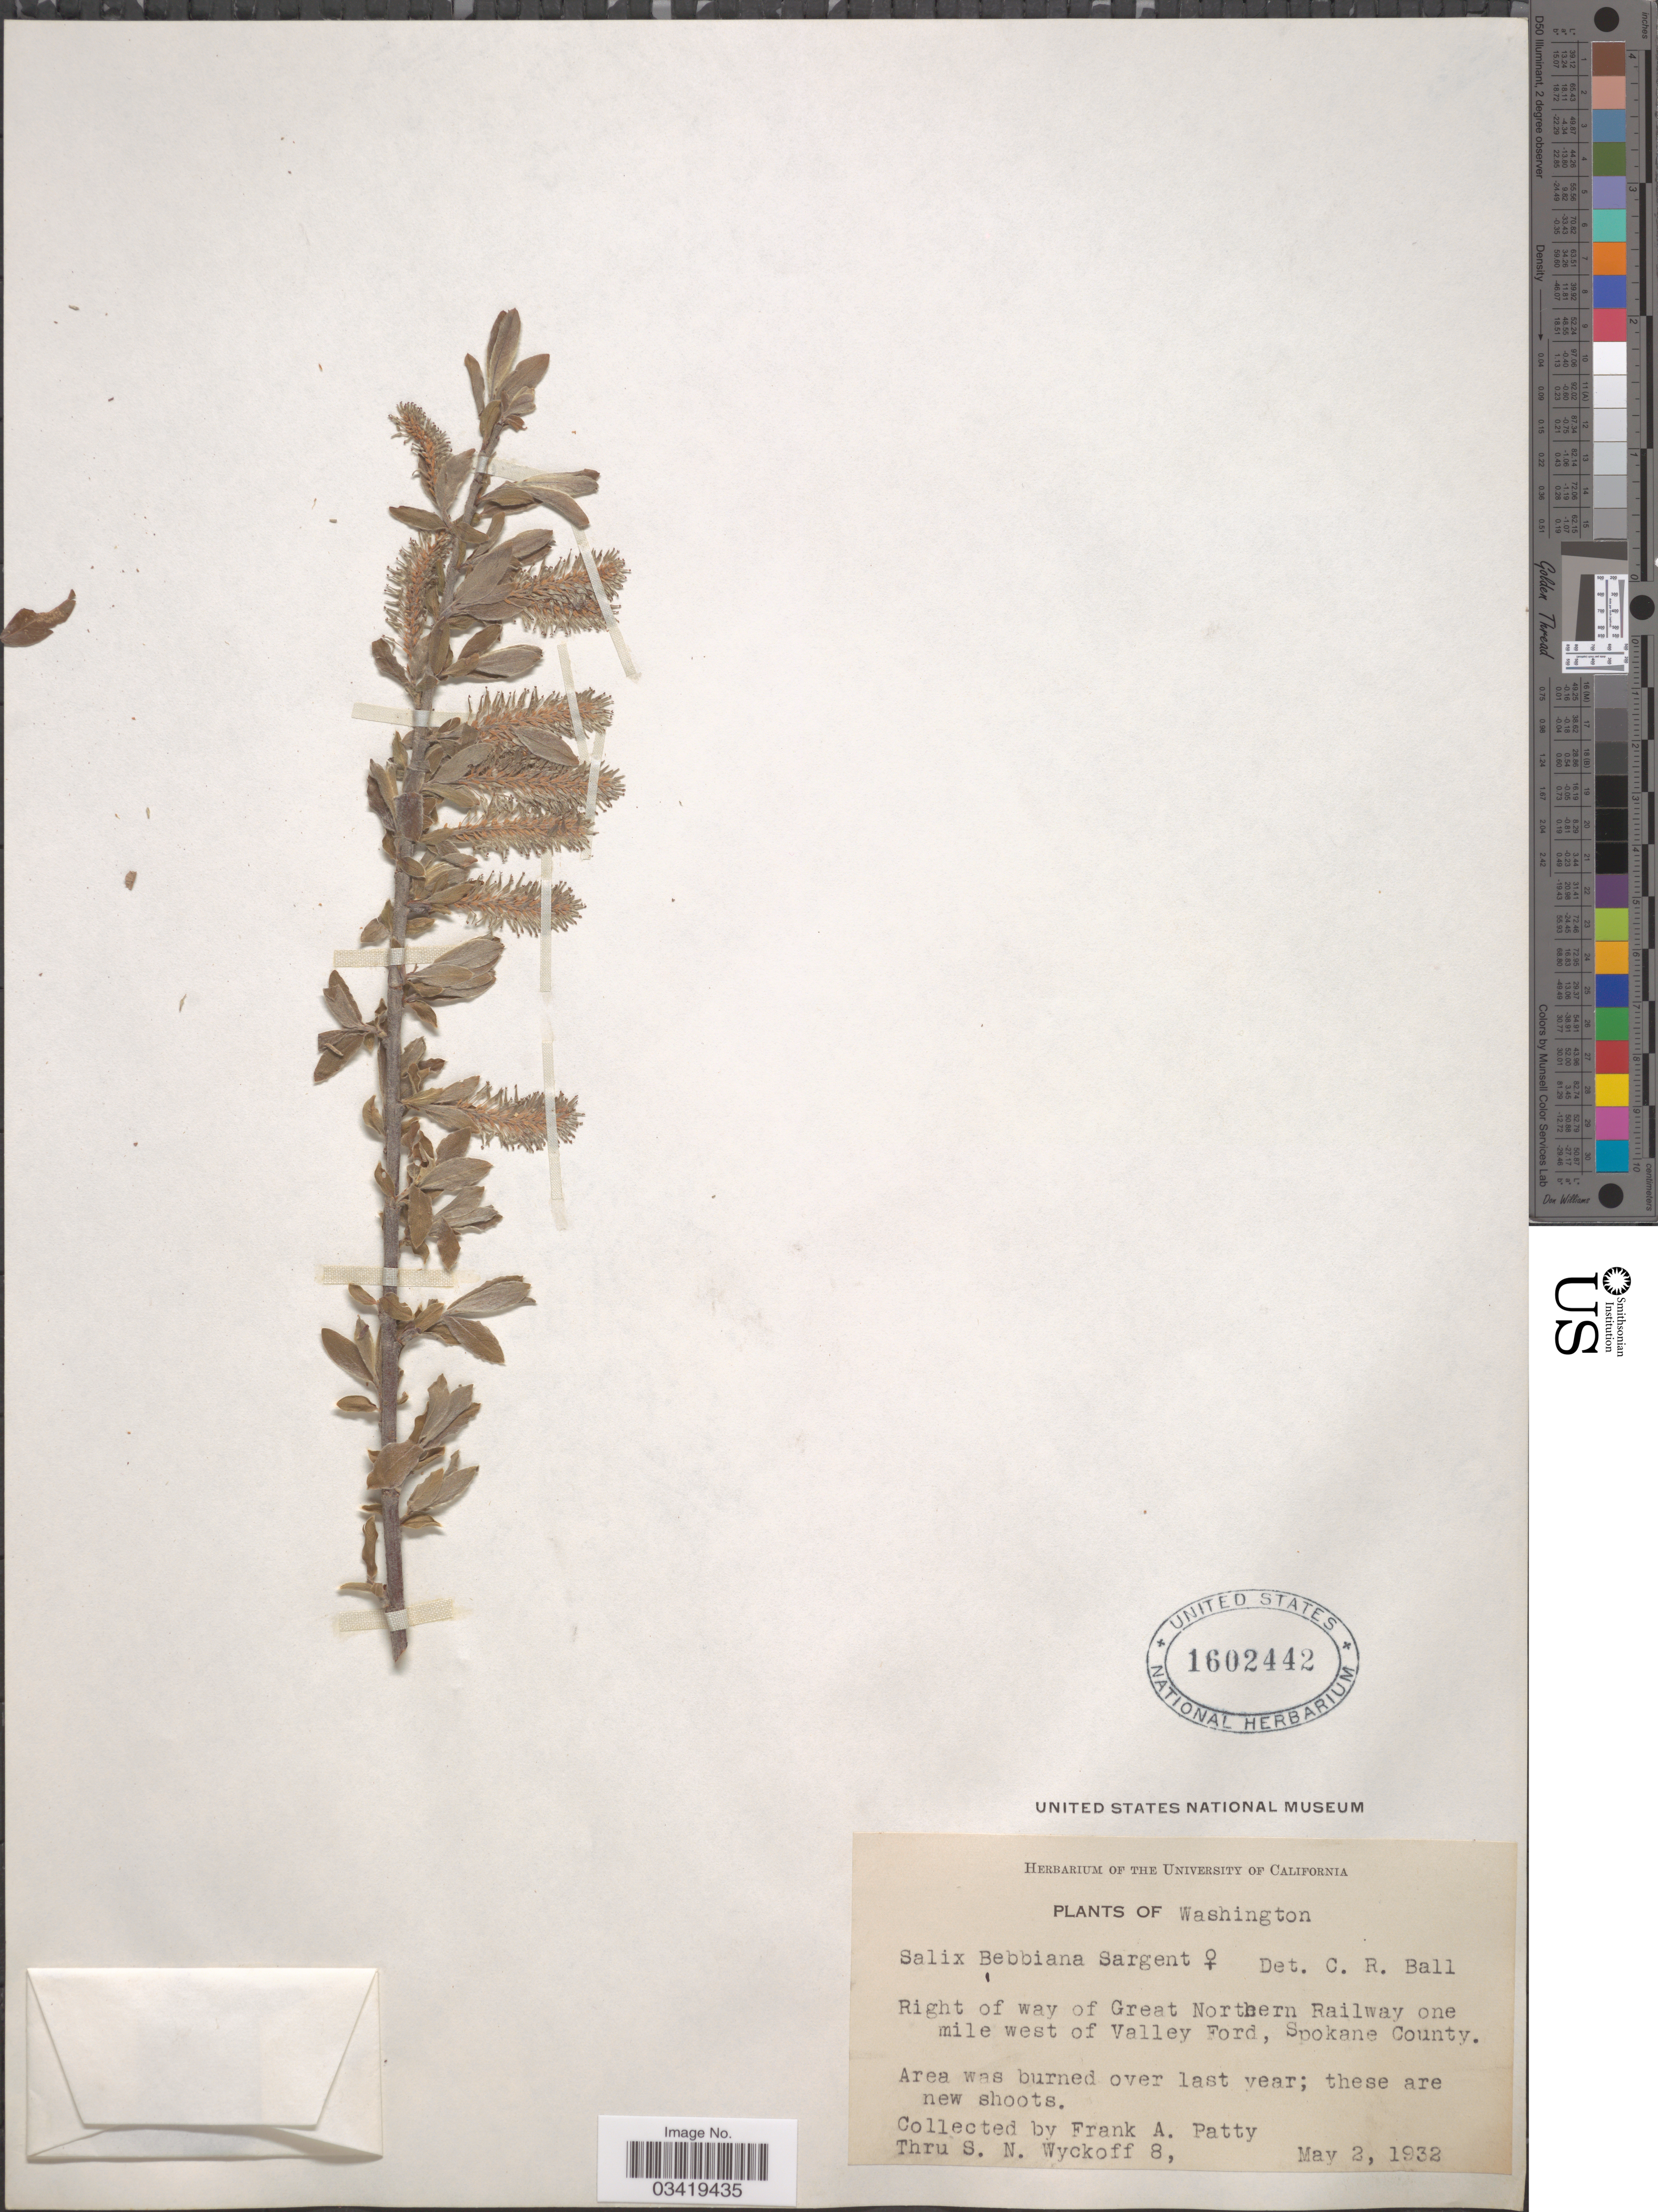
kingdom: Plantae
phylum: Tracheophyta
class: Magnoliopsida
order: Malpighiales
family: Salicaceae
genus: Salix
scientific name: Salix bebbiana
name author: Sarg.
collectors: F. Patty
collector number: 8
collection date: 1932-05-02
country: United States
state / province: Washington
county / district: Spokane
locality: Right of way of Great Northern Railway one mile west of Valley Ford, Spokane County.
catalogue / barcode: US 1602442